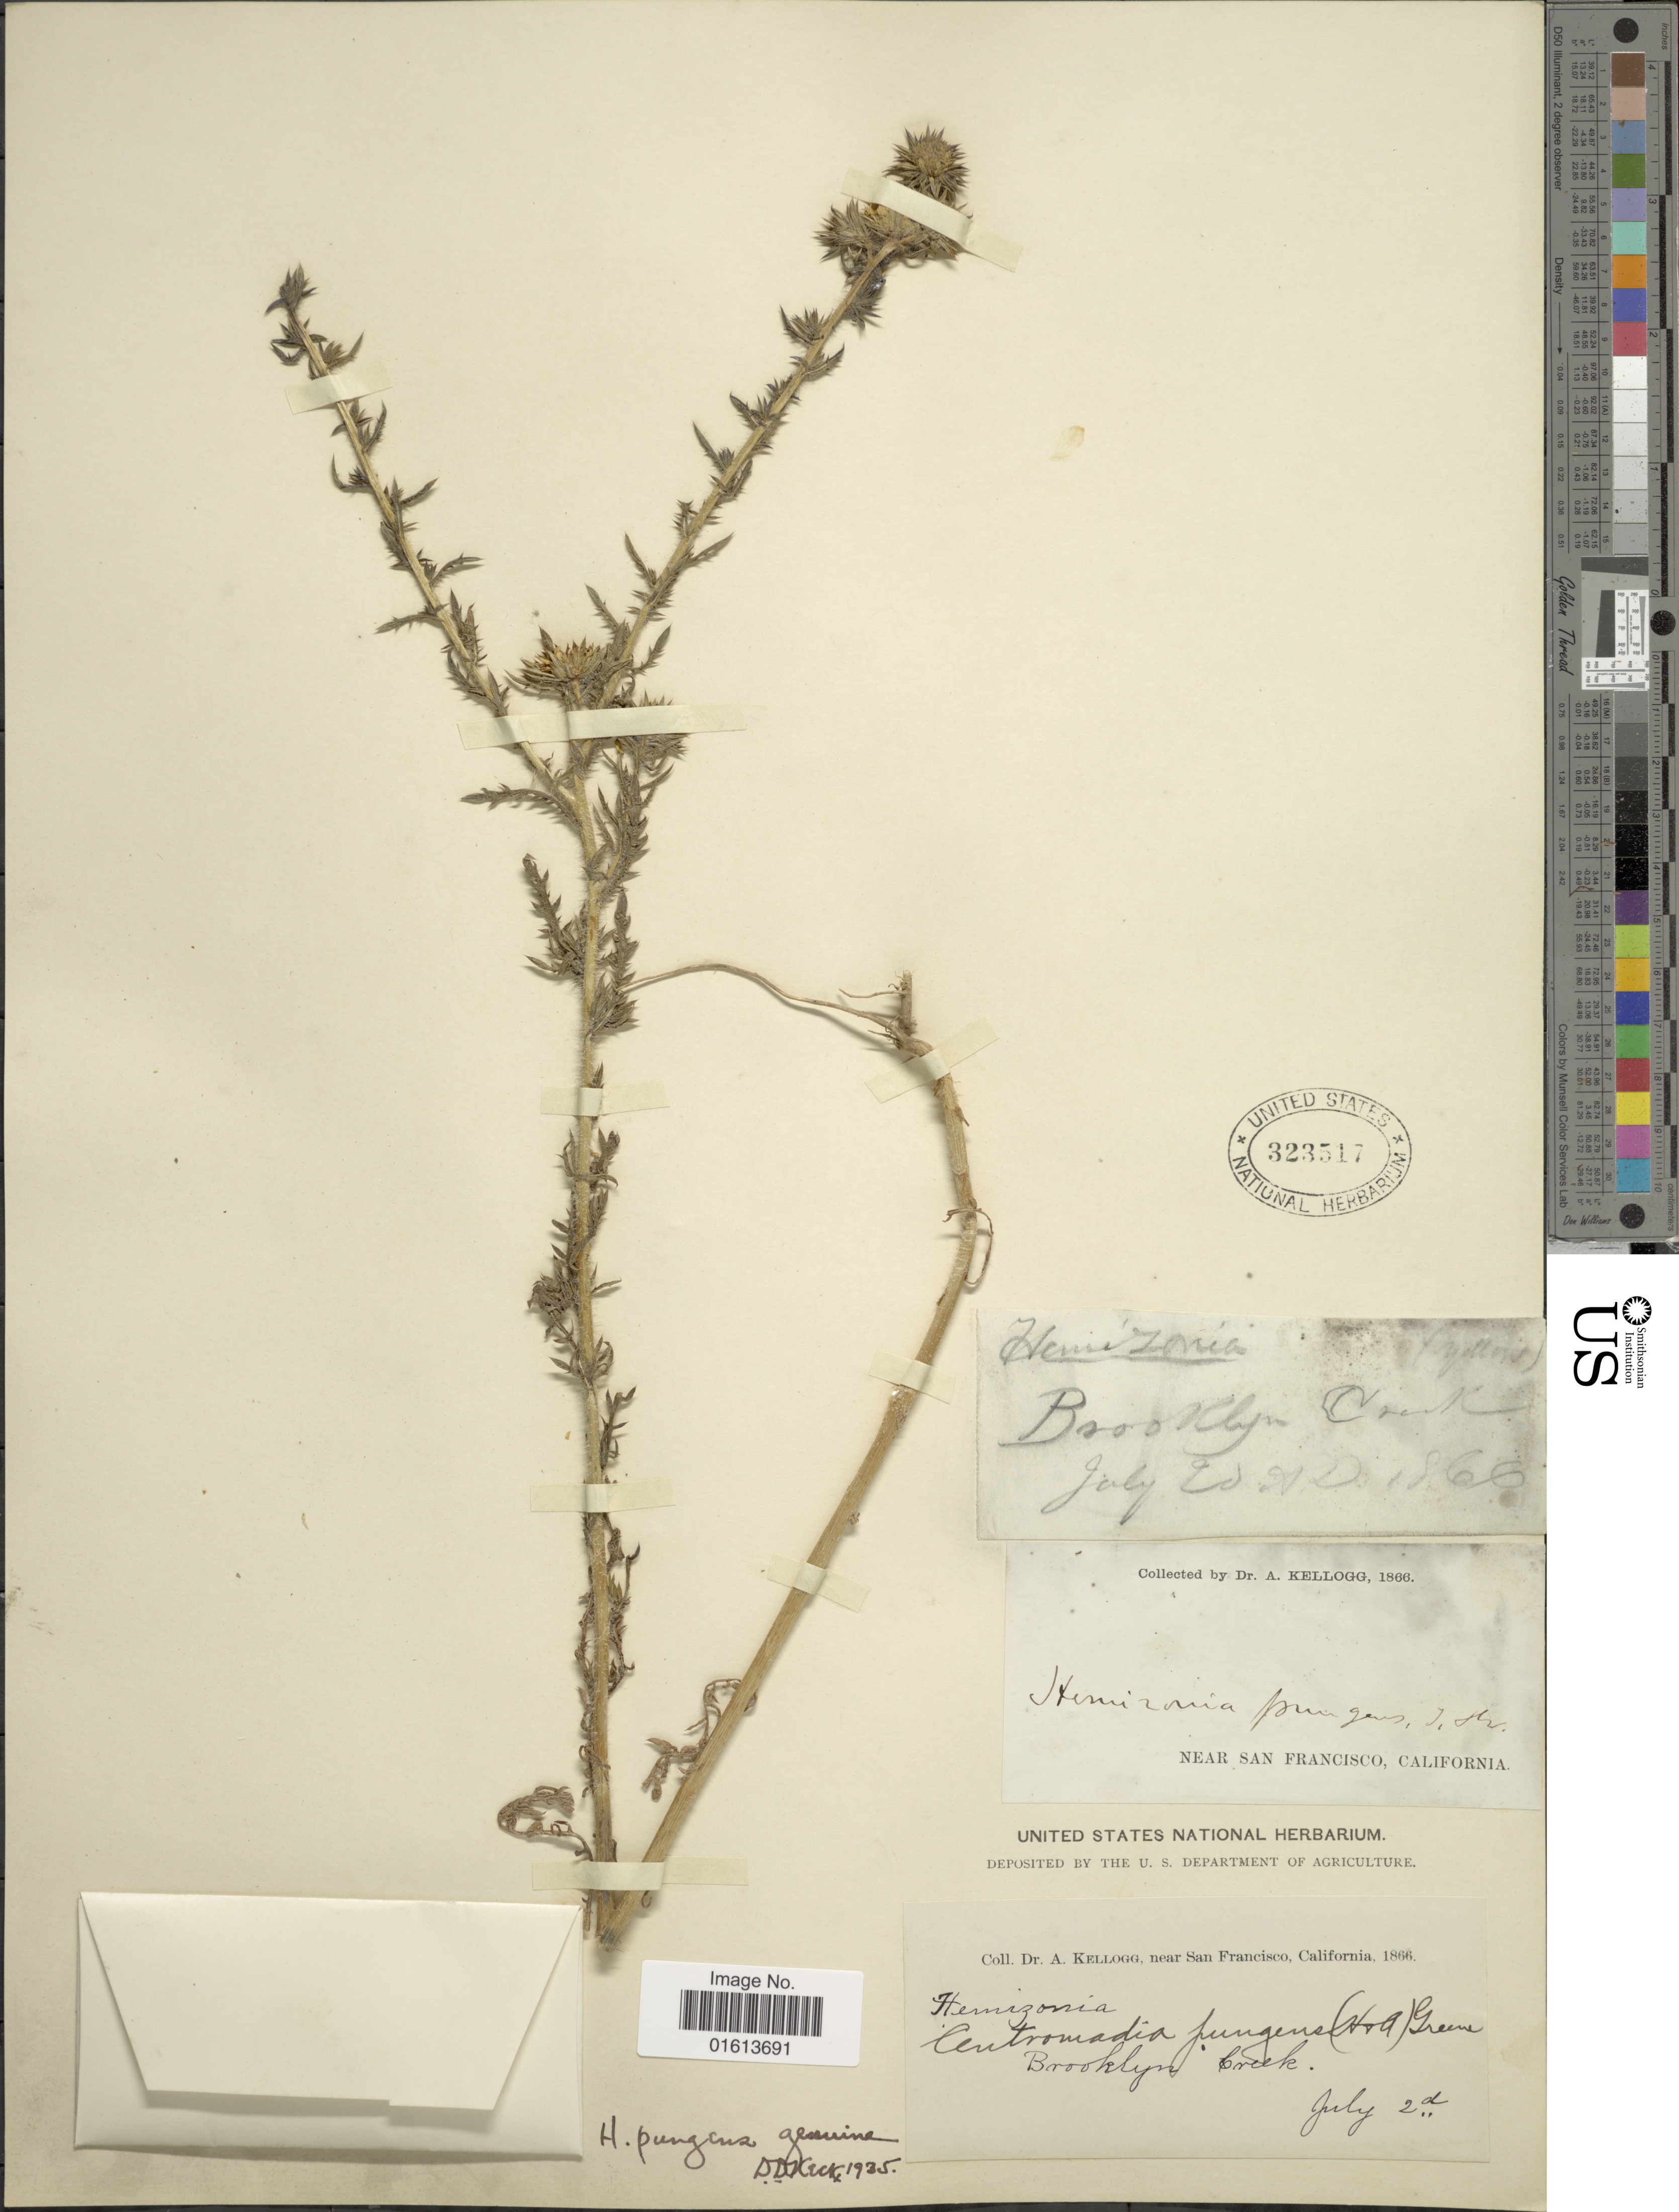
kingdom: Plantae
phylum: Tracheophyta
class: Magnoliopsida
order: Asterales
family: Asteraceae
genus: Centromadia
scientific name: Centromadia pungens subsp. pungens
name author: Hook. & Arn.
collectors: A. Kellog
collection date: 1866-07-02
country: United States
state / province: California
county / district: San Francisco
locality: Near San Francisco, Brooklyn Creek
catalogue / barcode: US 323517